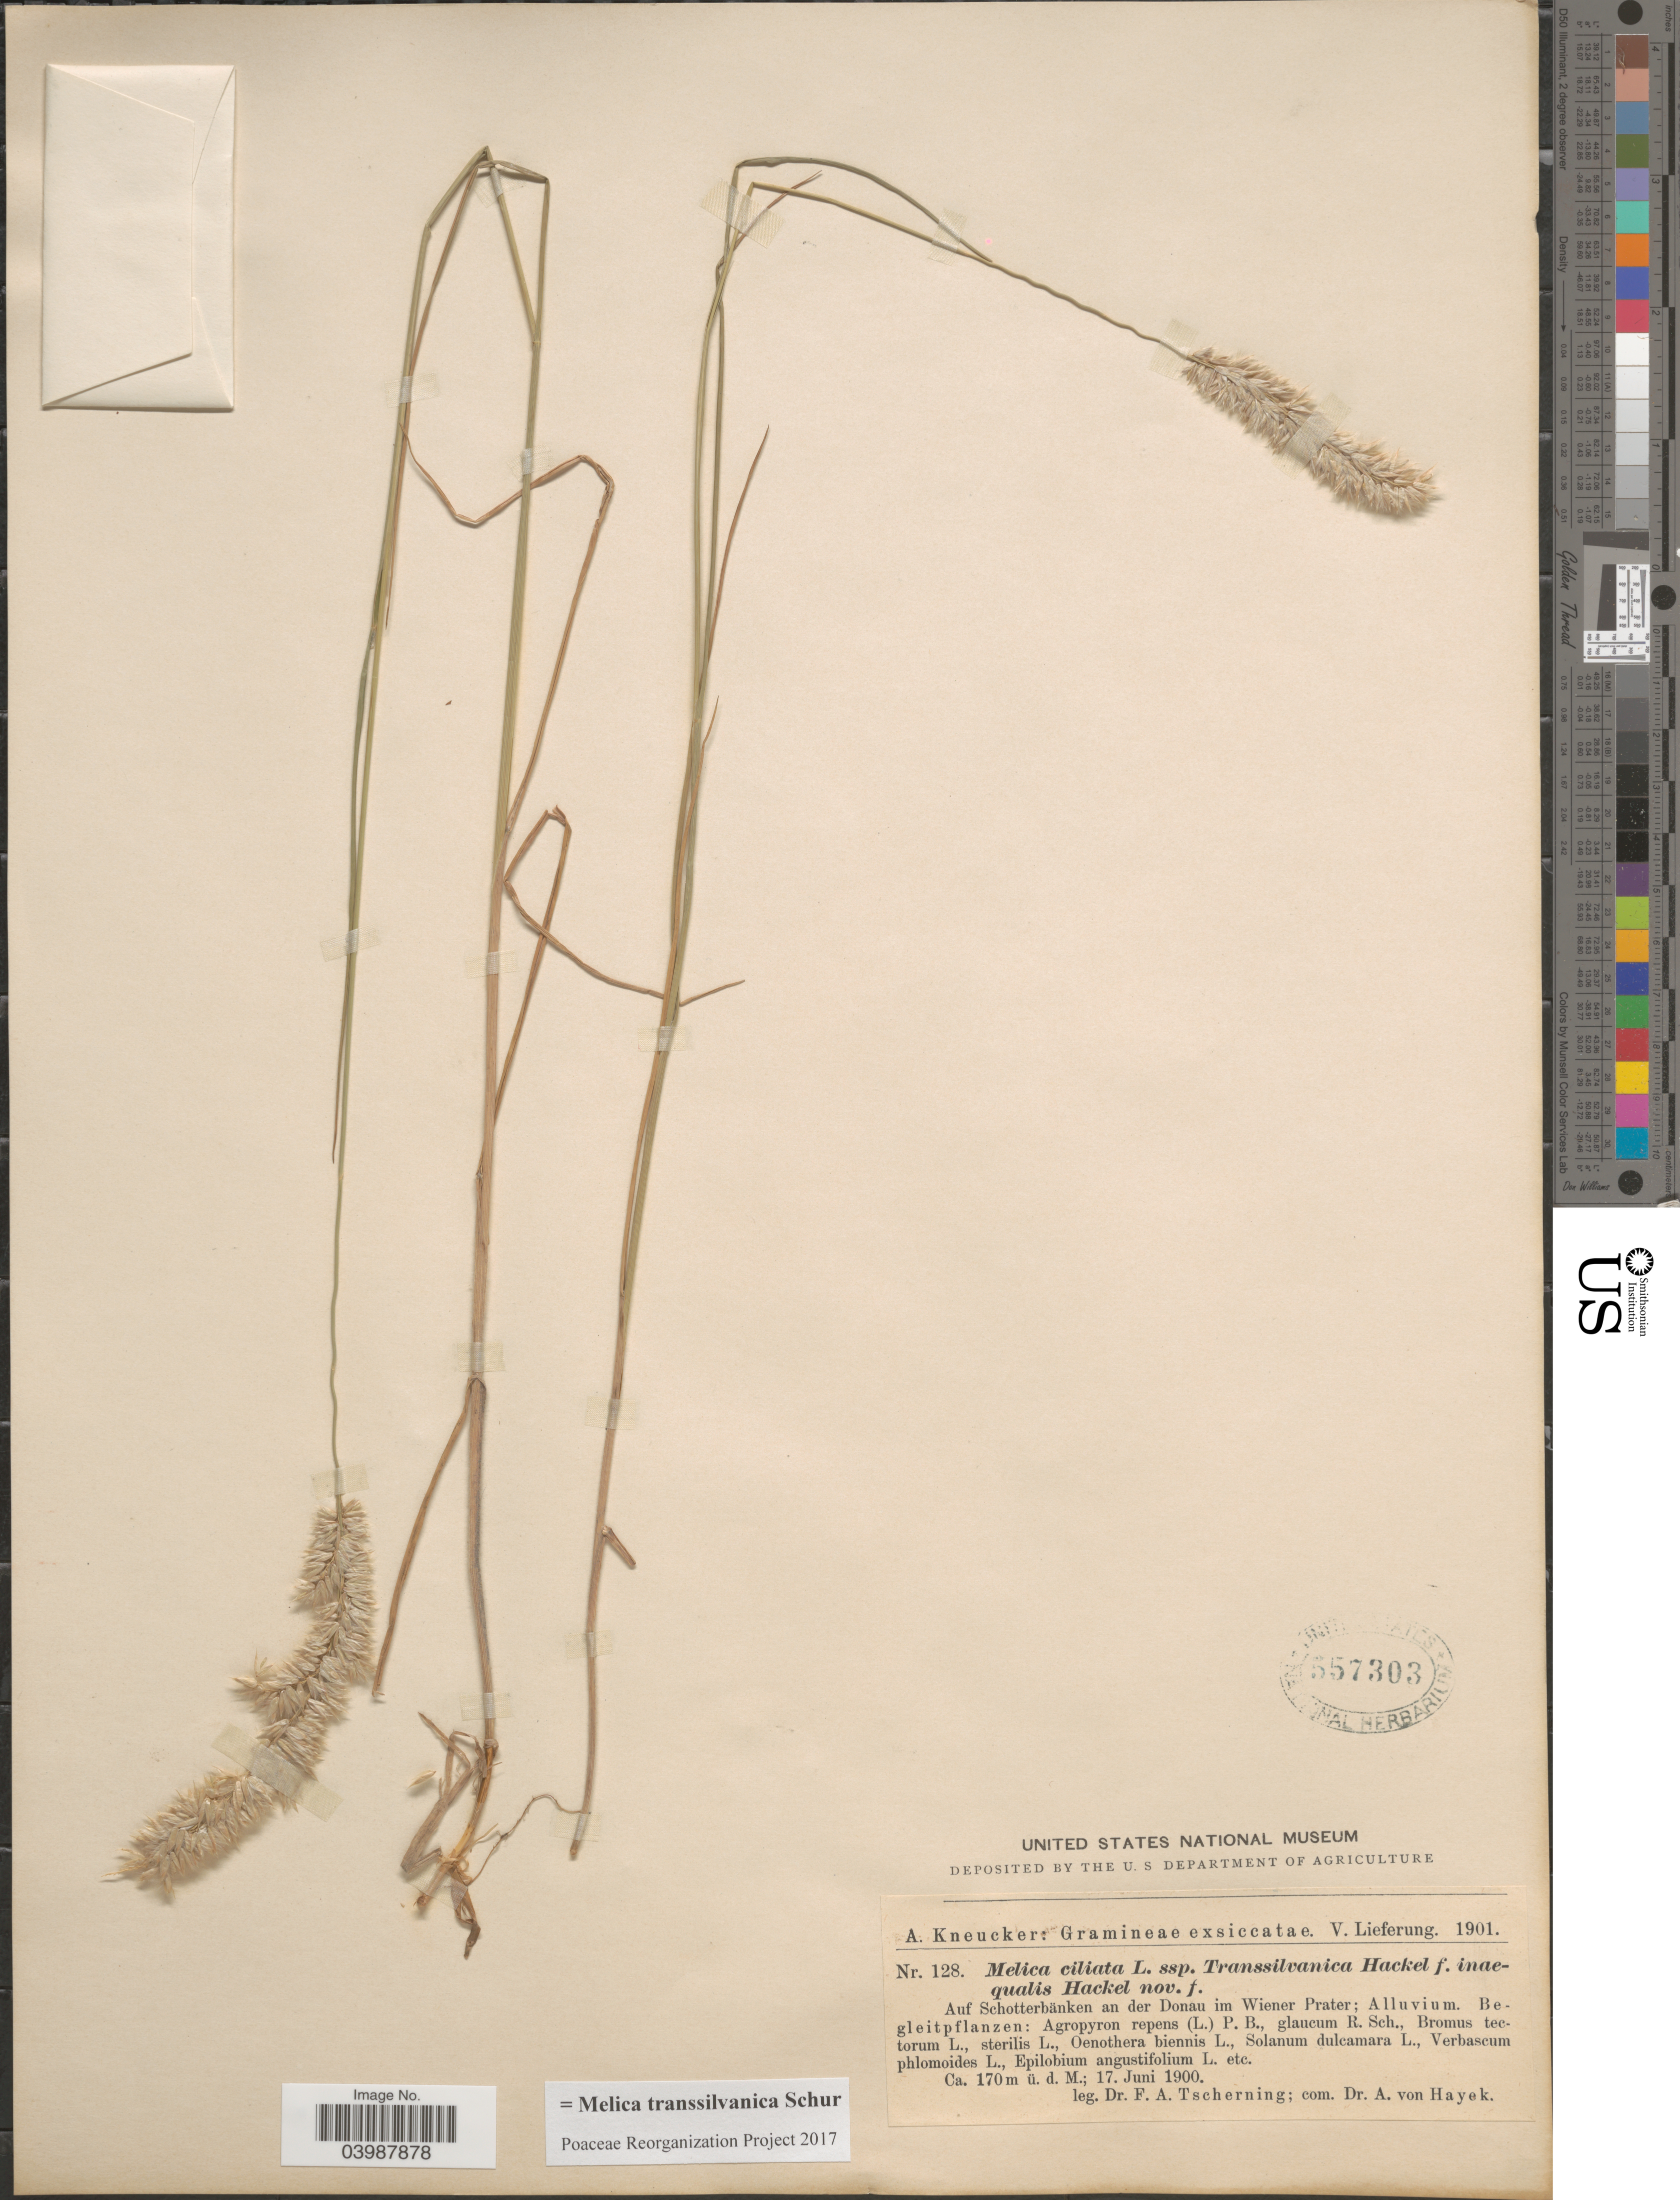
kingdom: Plantae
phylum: Tracheophyta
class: Liliopsida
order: Poales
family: Poaceae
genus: Melica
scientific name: Melica transsilvanica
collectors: F. A. Tscherning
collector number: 128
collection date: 1900-06-17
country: Austria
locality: Auf Schotterbänken an der Donau im, Wiener Prater; Alluvium.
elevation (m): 170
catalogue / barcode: US 557303